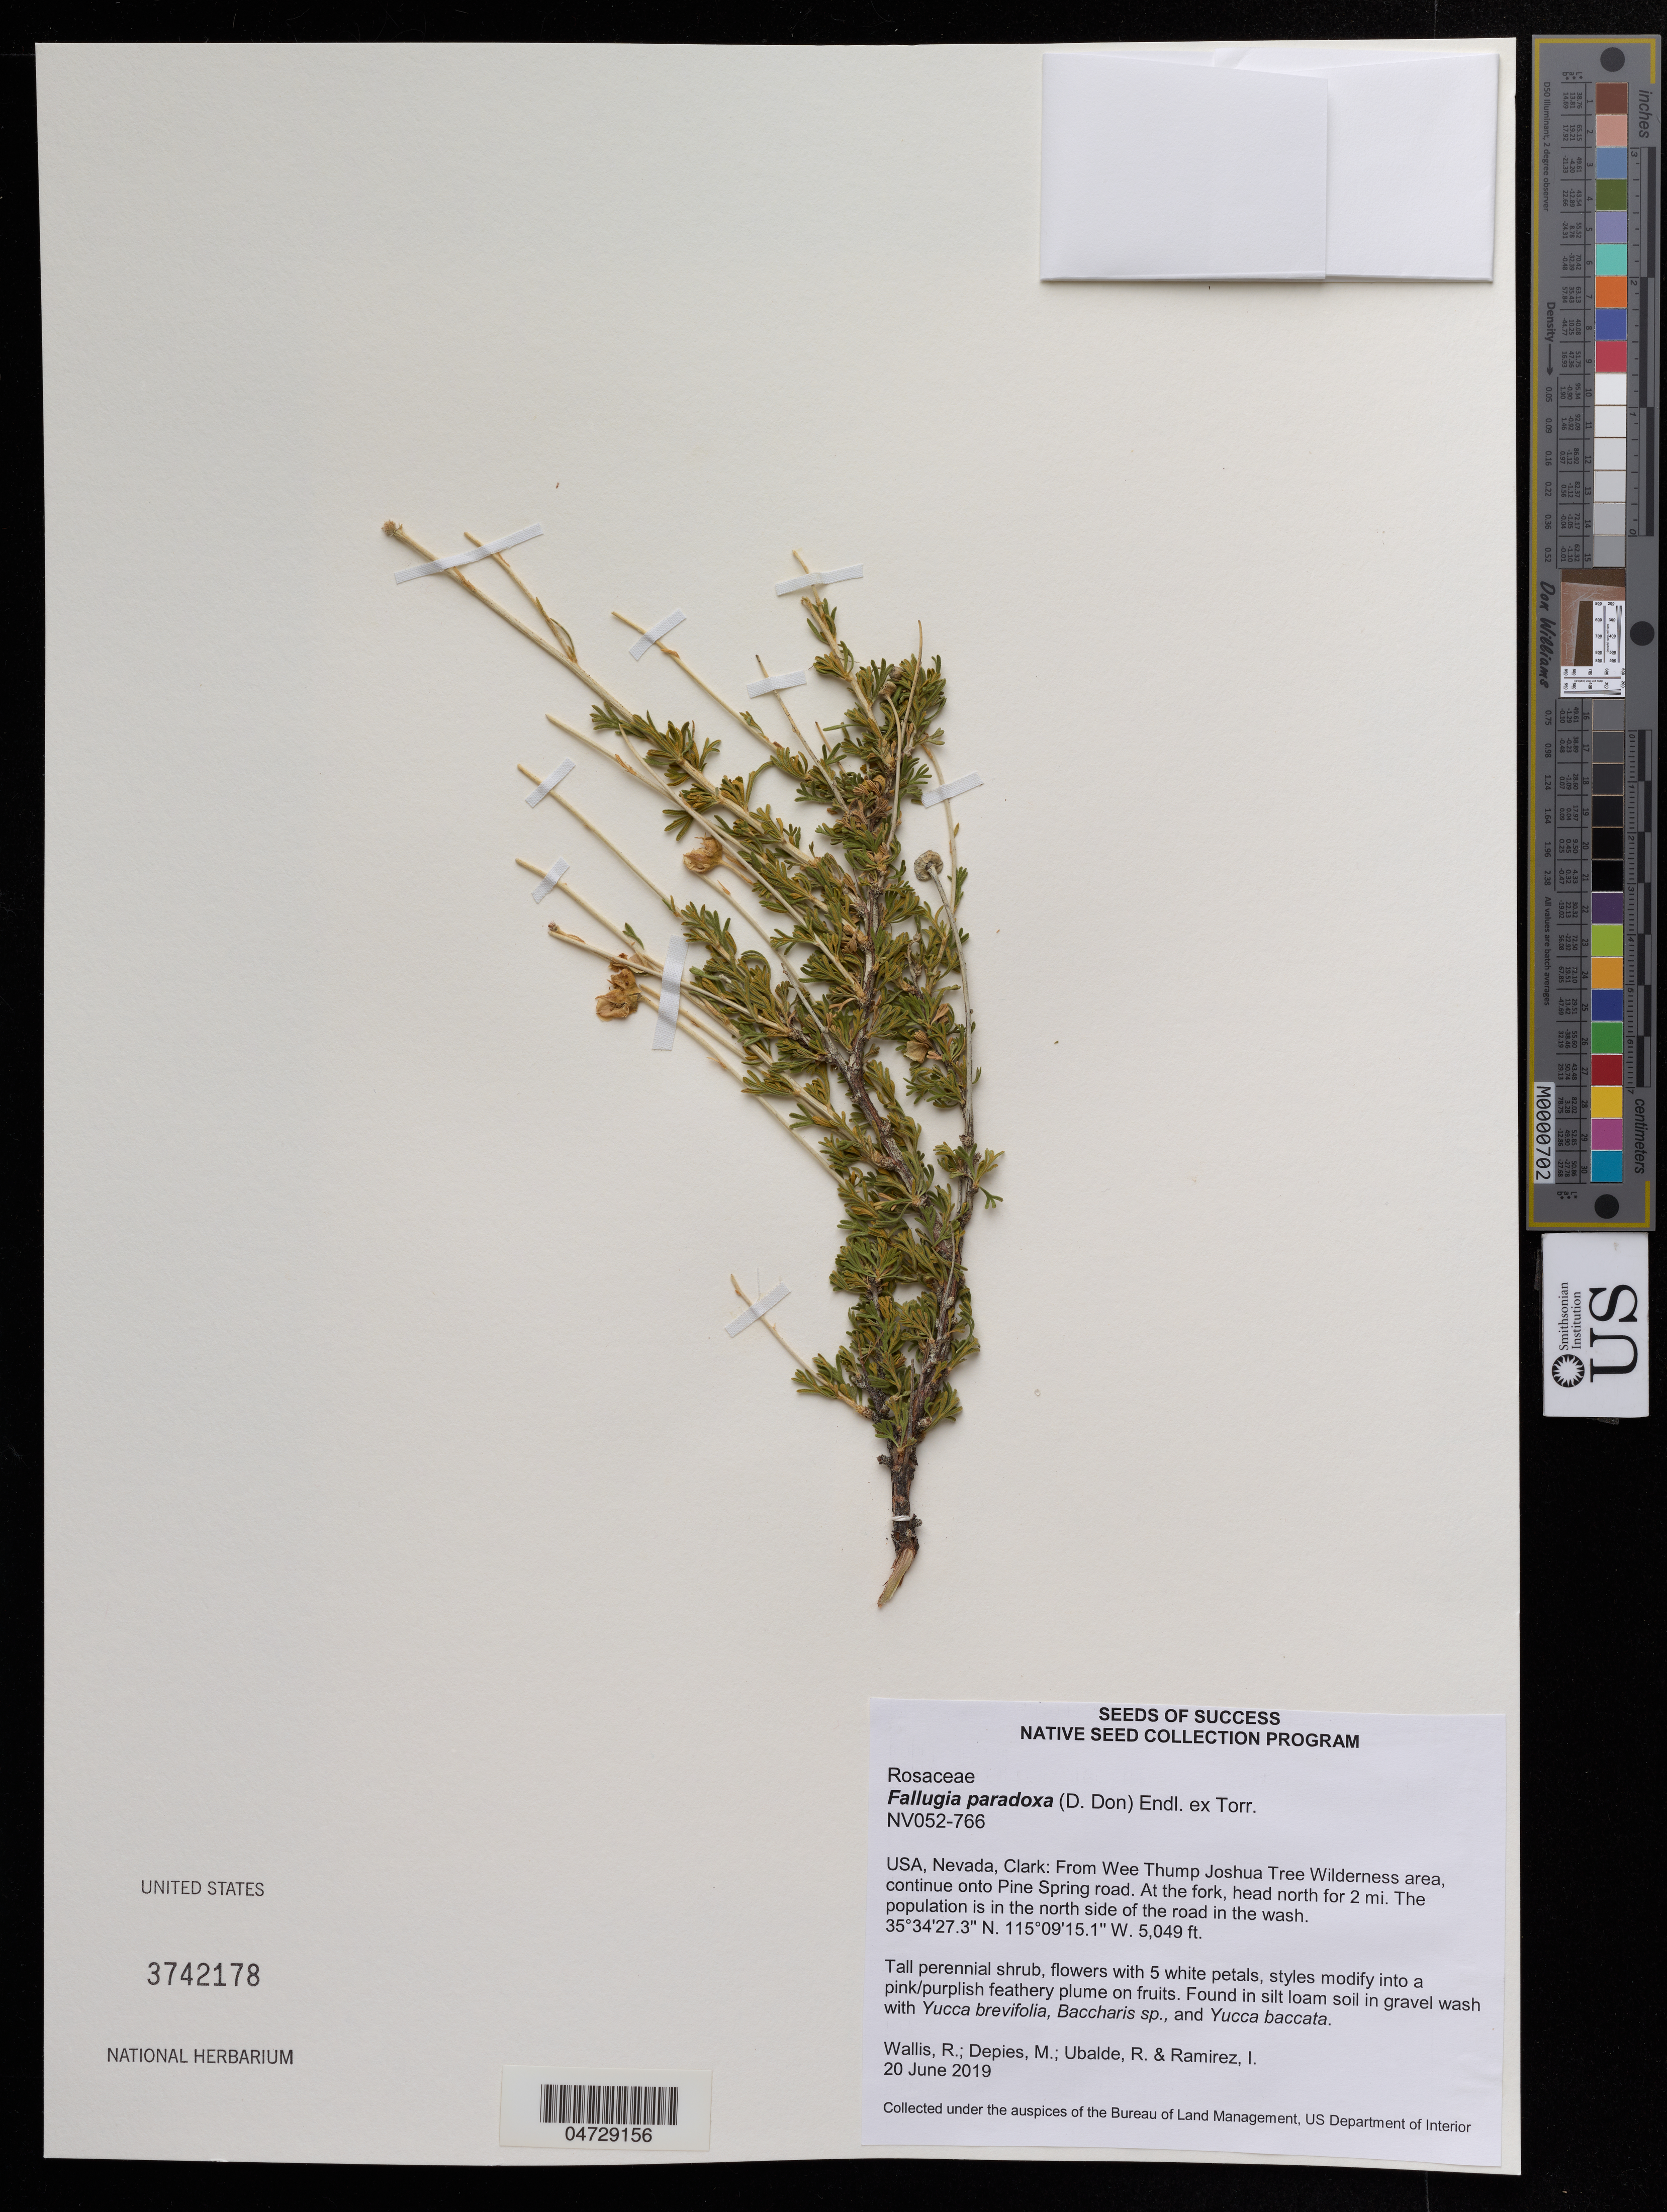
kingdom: Plantae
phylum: Tracheophyta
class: Magnoliopsida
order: Rosales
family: Rosaceae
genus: Fallugia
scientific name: Fallugia paradoxa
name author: (D. Don ex Tilloch & T. Taylor) Endl. ex Torr.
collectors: R. Wallis, M. Depies & R. Ubalde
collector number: NV052-766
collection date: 2019-06-20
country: United States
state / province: Nevada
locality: Clark: From Wee Thump Joshua Tree Wilderness area, contiue onto Pine Spring road.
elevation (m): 1539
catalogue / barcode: US 3742178